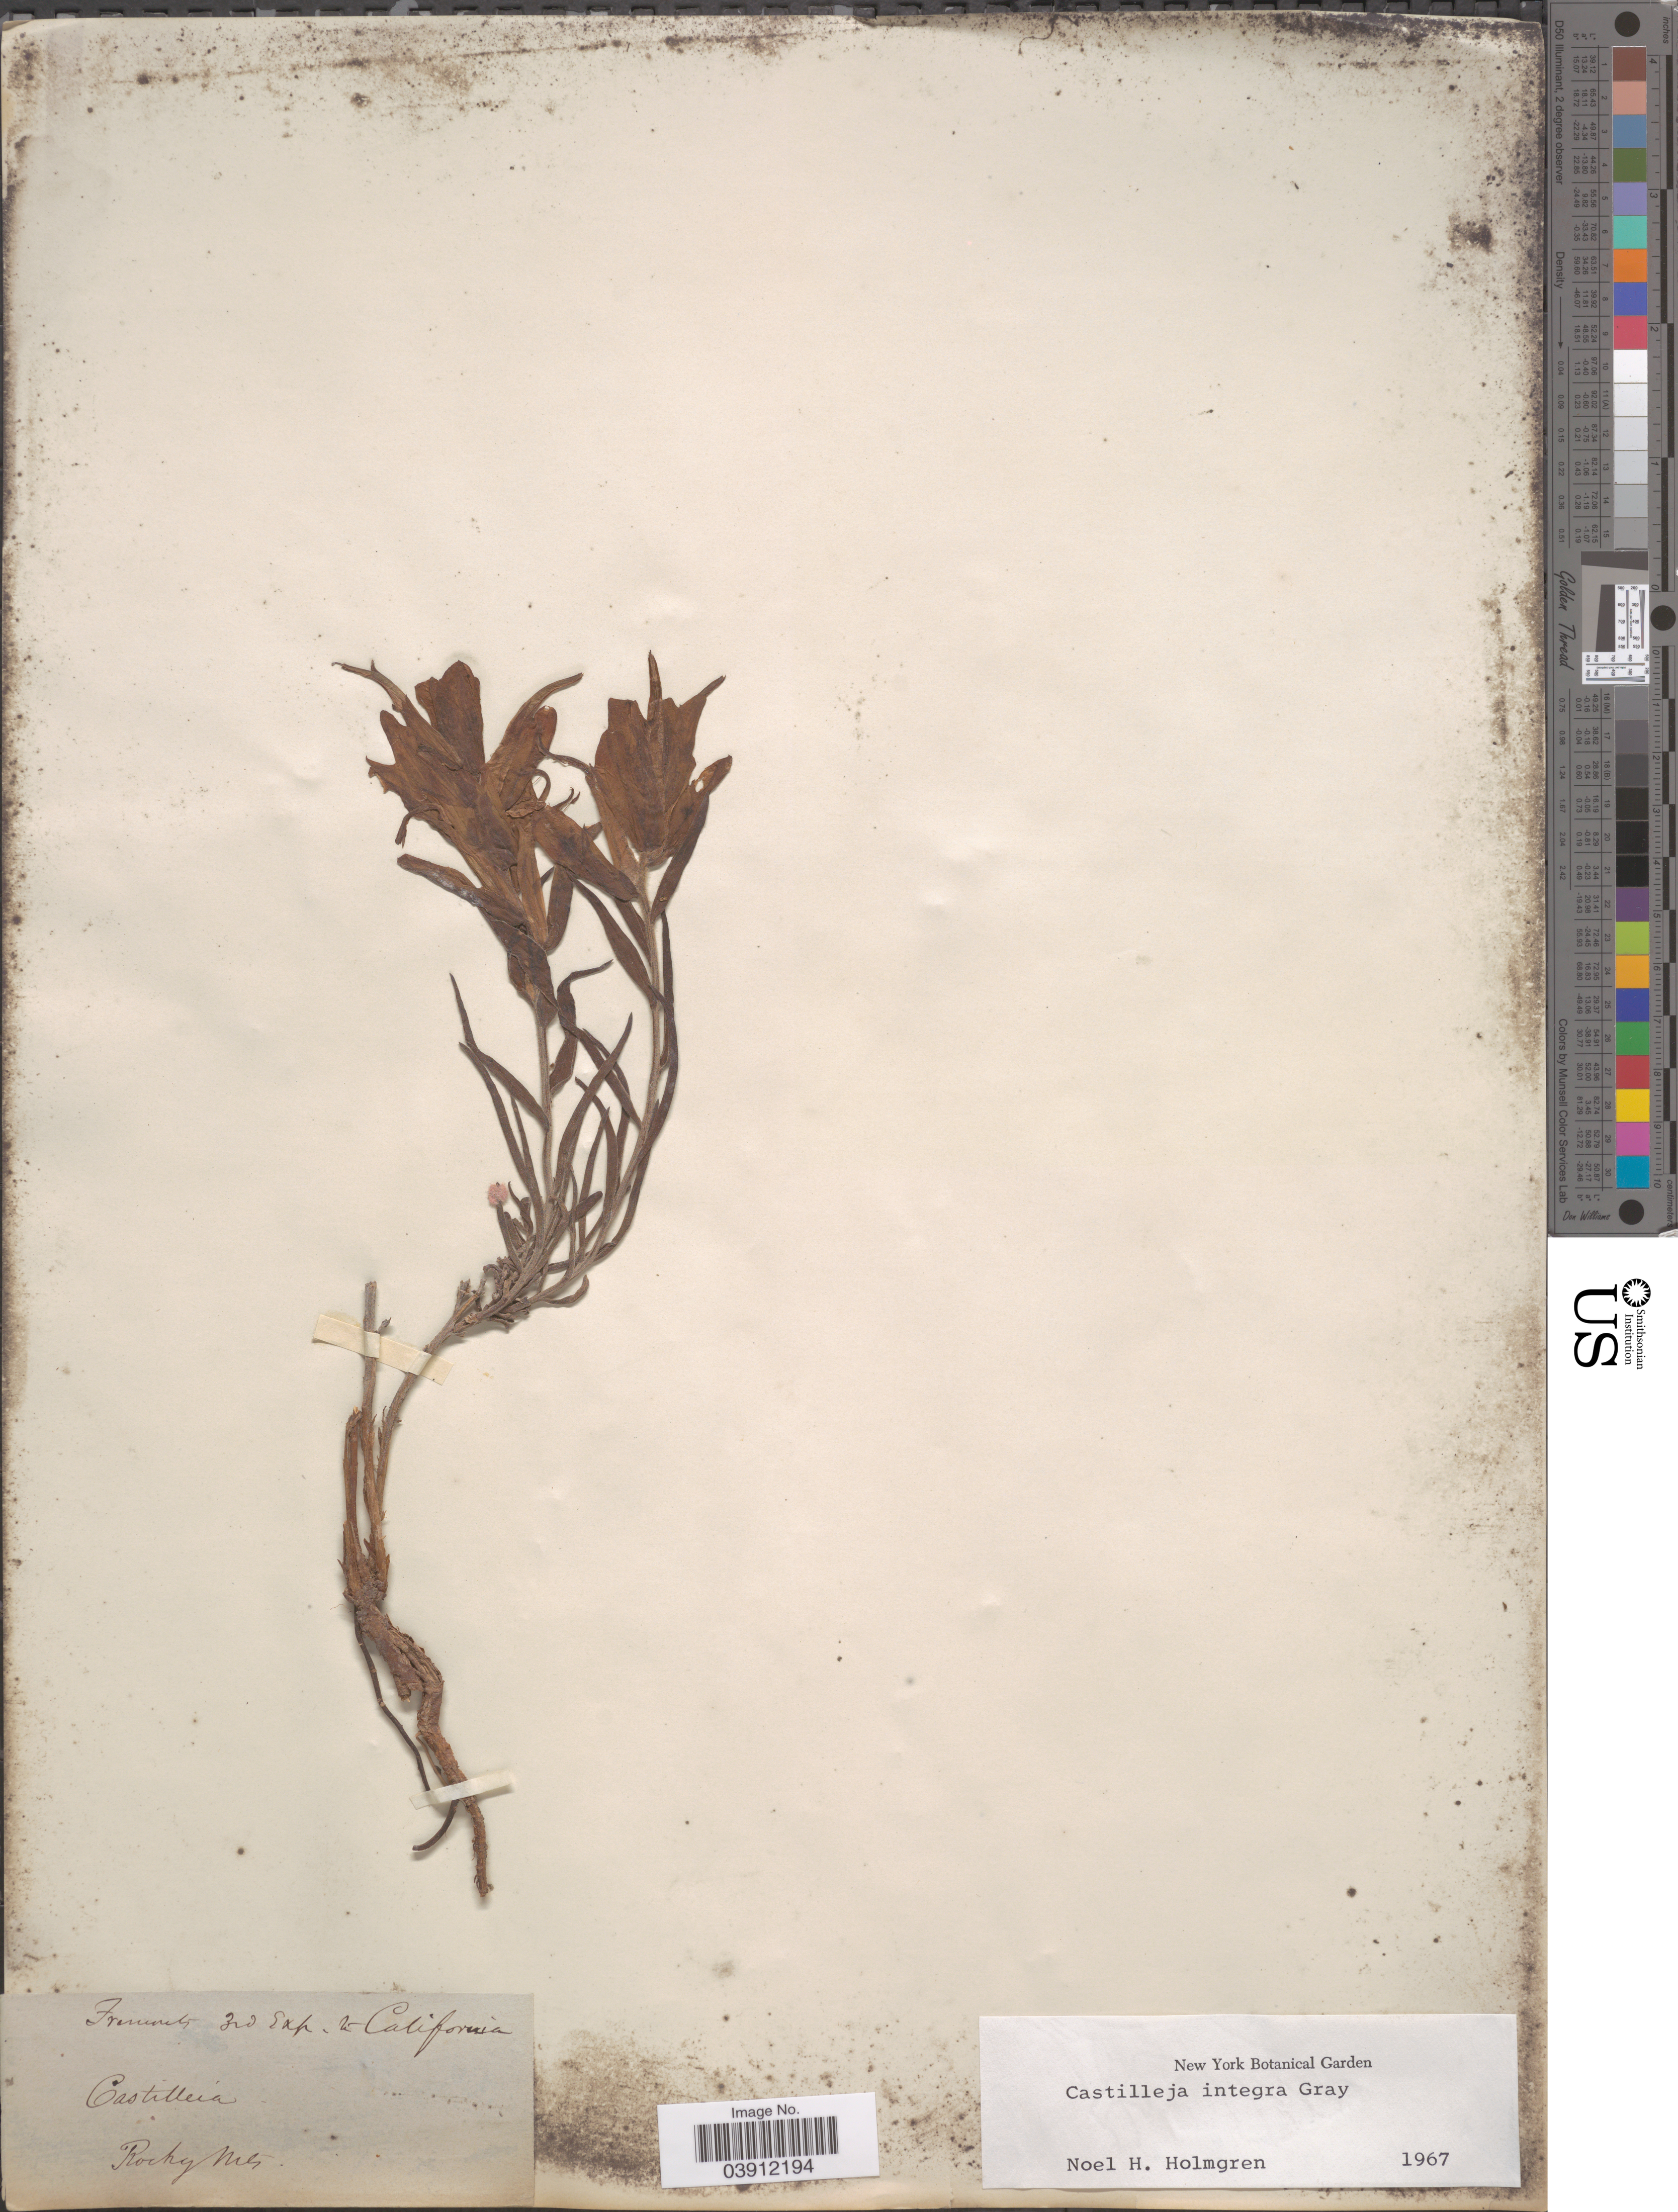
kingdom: Plantae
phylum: Tracheophyta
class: Magnoliopsida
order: Lamiales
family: Orobanchaceae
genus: Castilleja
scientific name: Castilleja integra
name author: A. Gray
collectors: Fremont Exped.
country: United States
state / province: California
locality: Rocky Mts.